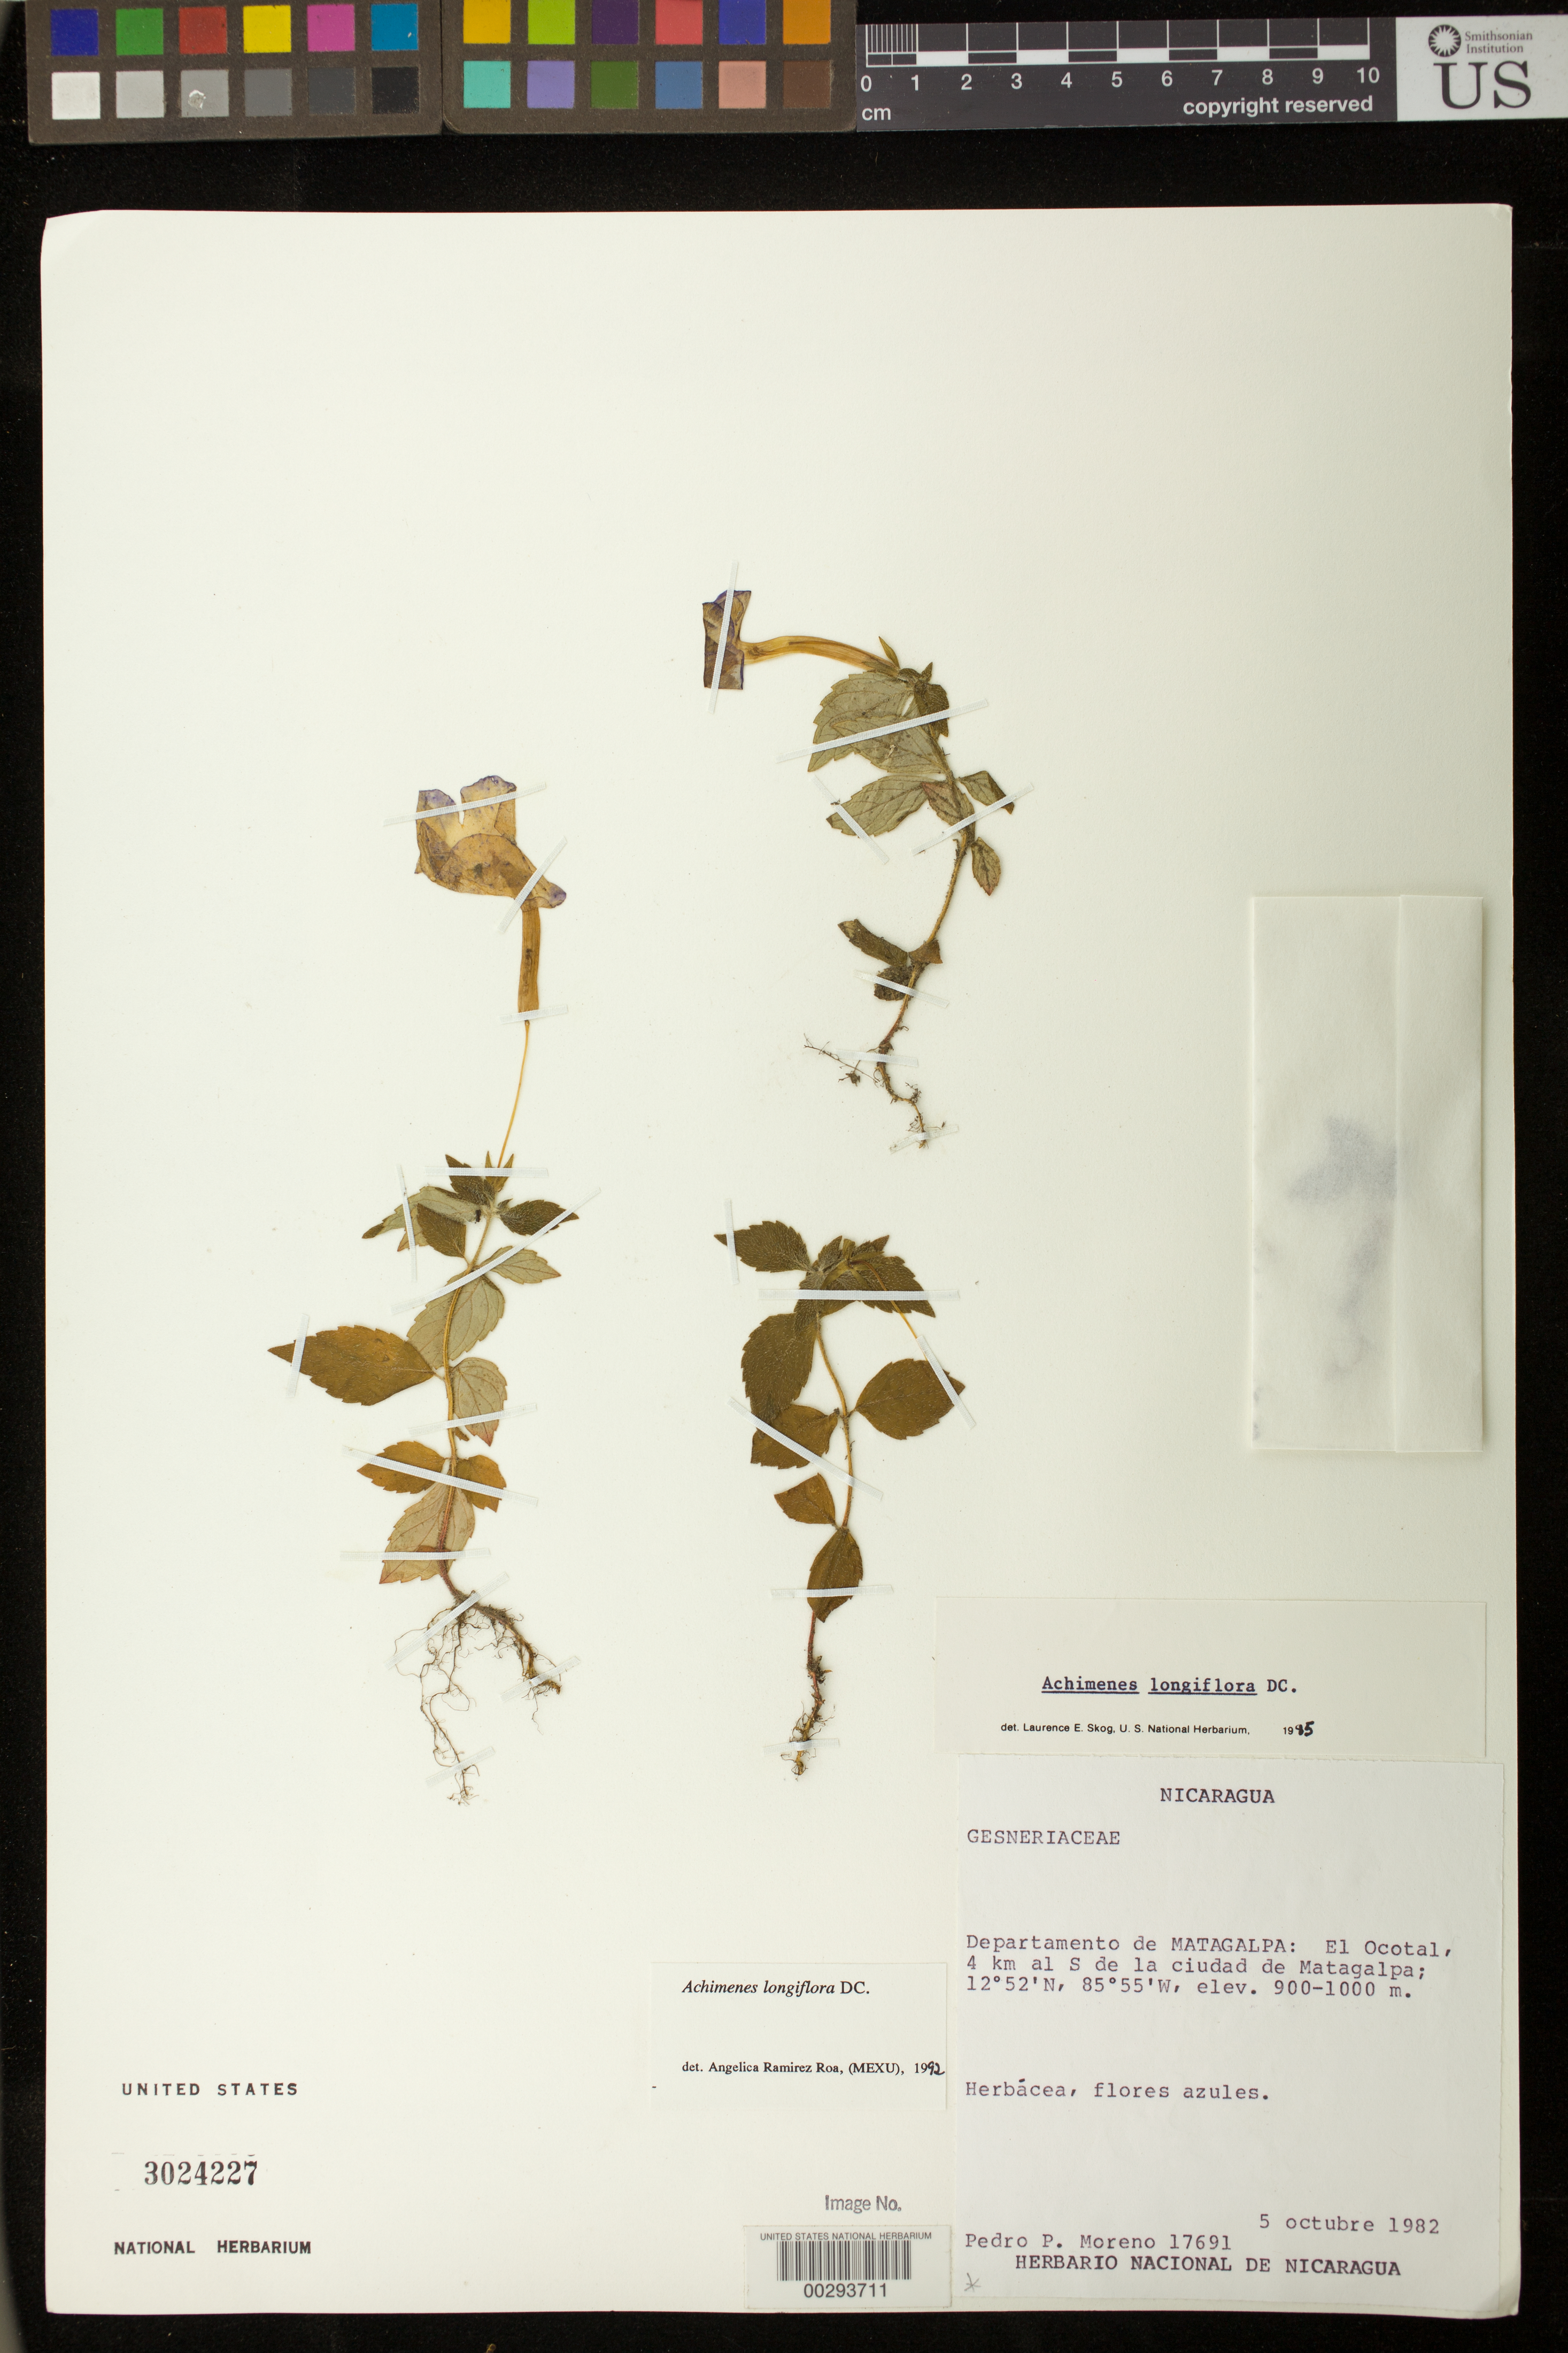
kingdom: Plantae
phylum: Tracheophyta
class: Magnoliopsida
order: Lamiales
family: Gesneriaceae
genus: Achimenes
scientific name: Achimenes longiflora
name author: DC.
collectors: P. Moreno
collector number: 17691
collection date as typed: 05 Oct 1982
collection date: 1982-10-05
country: Nicaragua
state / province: Matagalpa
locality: El Ocotal, 4 km S of La Ciudad de Matagalpa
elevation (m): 900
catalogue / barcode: US 3024227